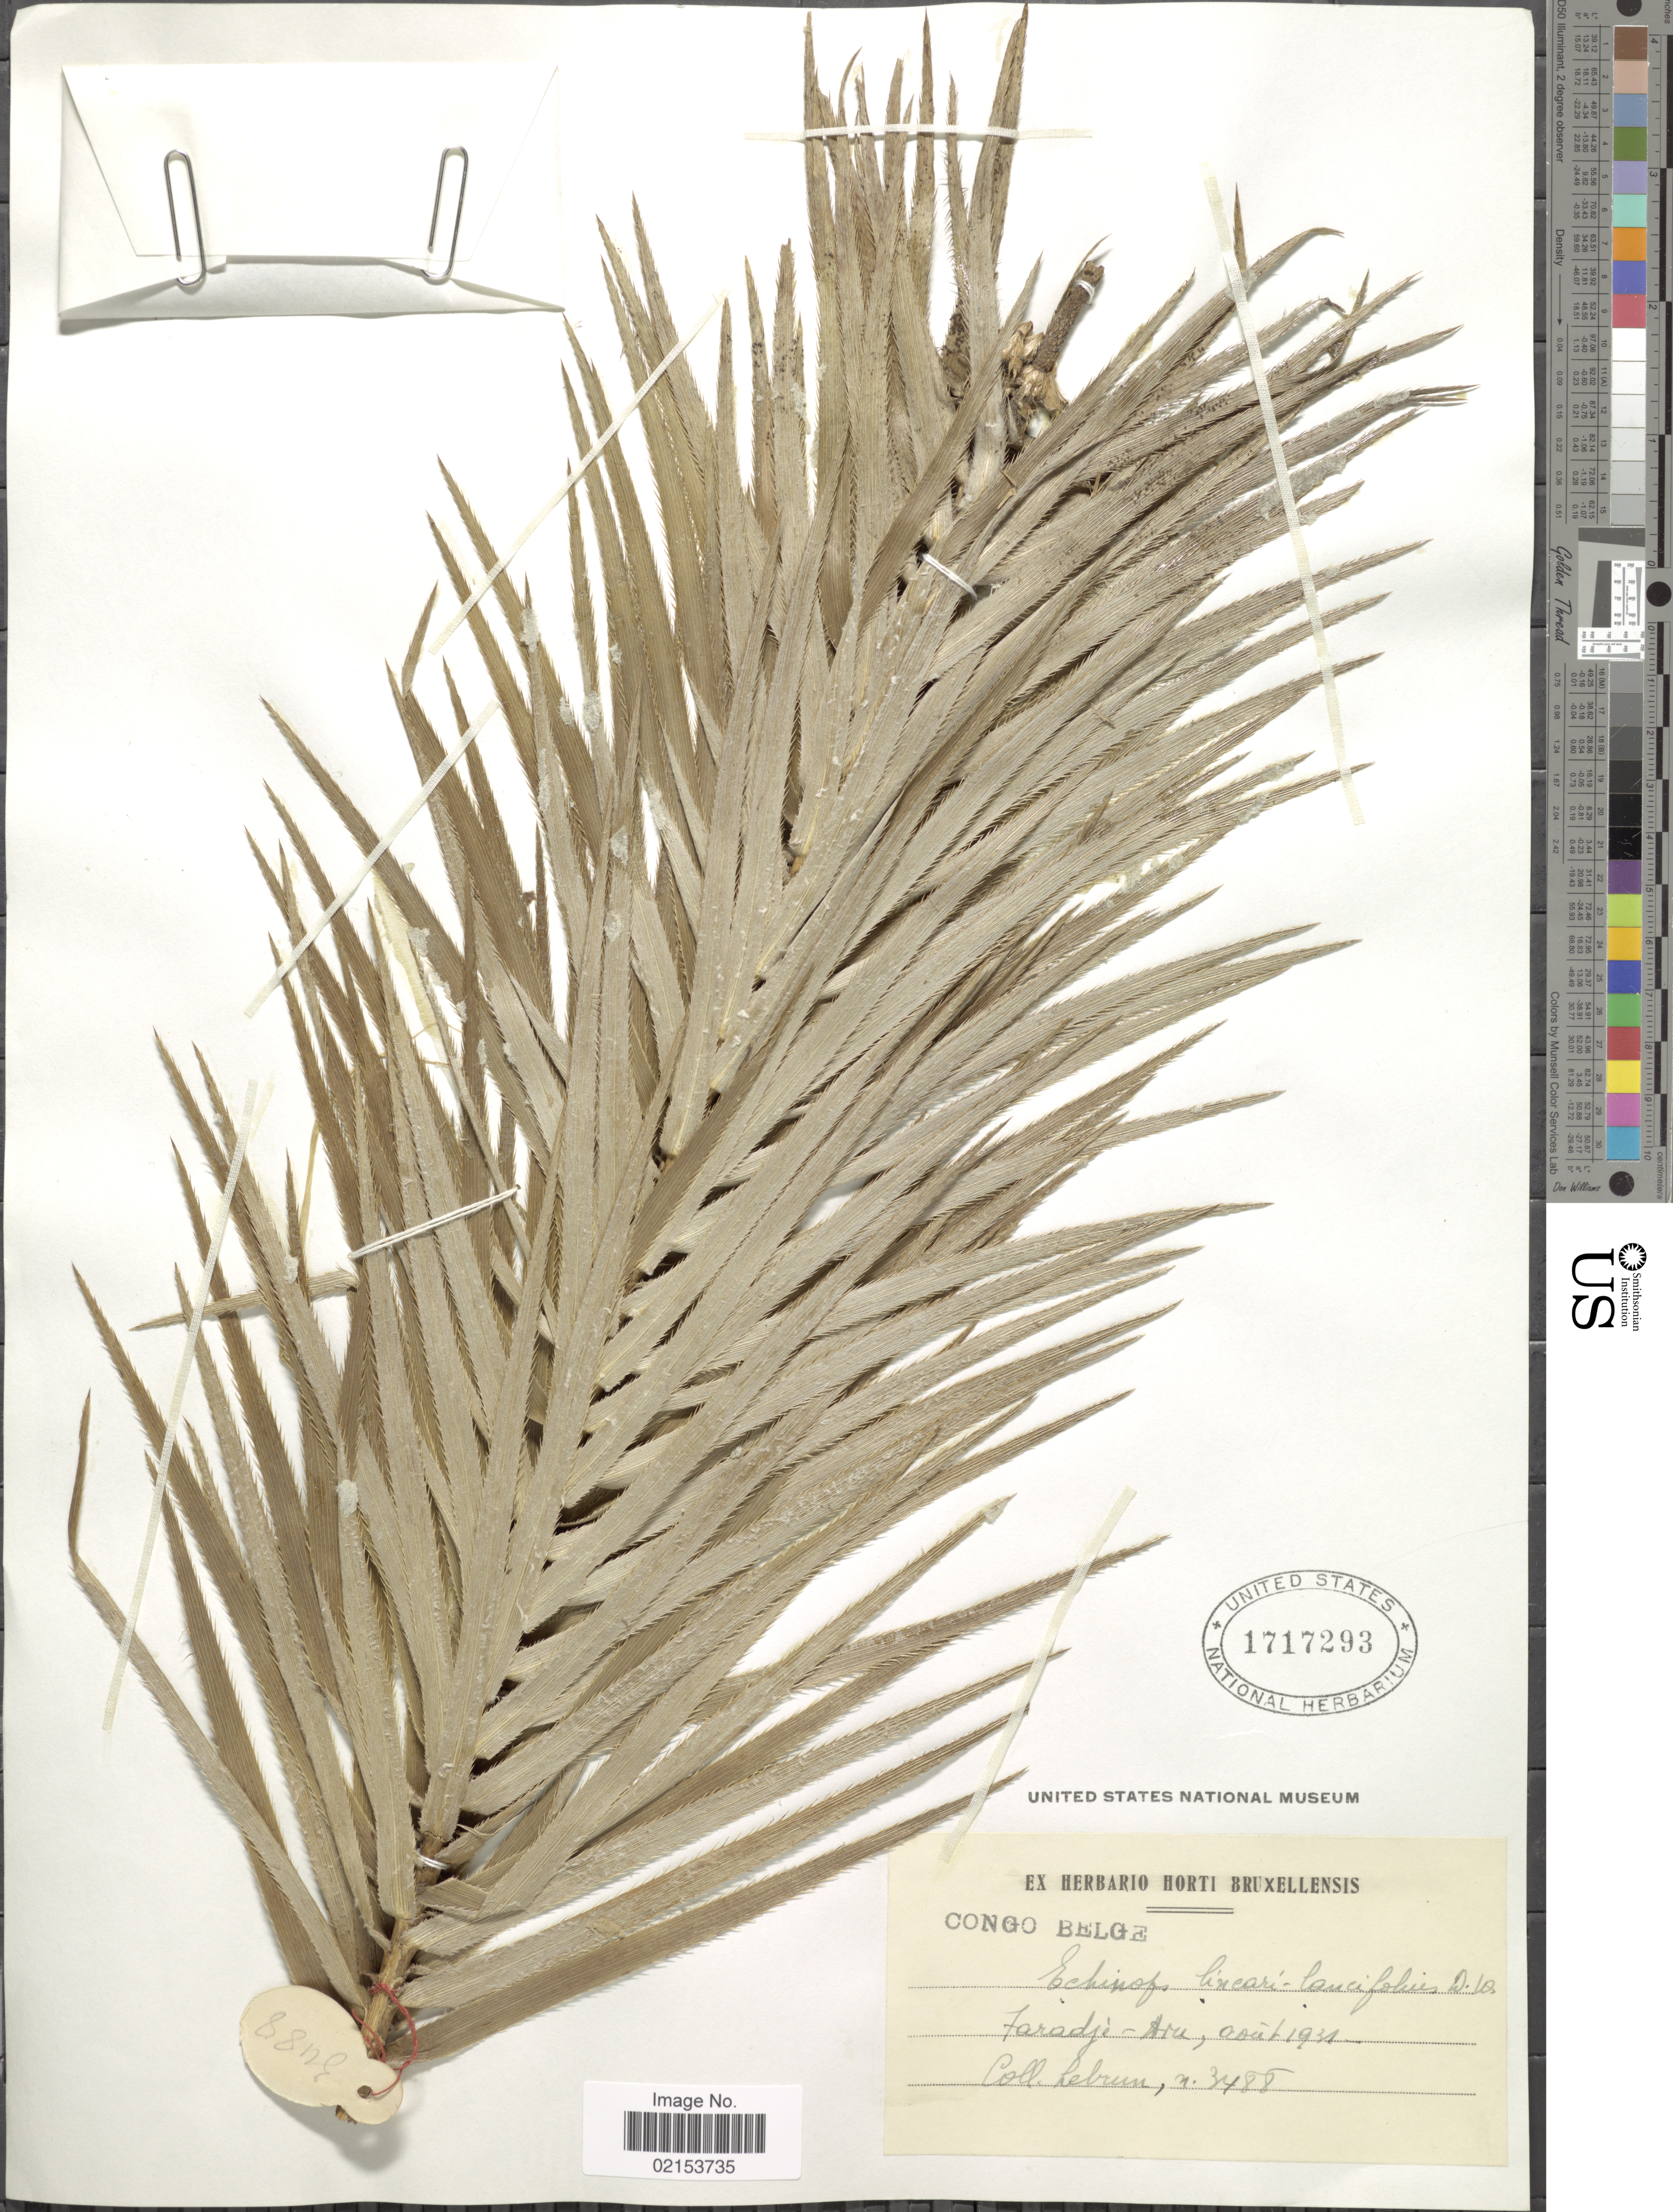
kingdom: Plantae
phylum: Tracheophyta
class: Magnoliopsida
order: Asterales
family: Asteraceae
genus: Echinops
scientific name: Echinops eryngiifolius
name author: O. Hoffm.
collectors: J.A. Lebrun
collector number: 3488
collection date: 1931-08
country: Congo, Democratic Republic of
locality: Taradje-Aru. Congo Belge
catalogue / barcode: US 1717293